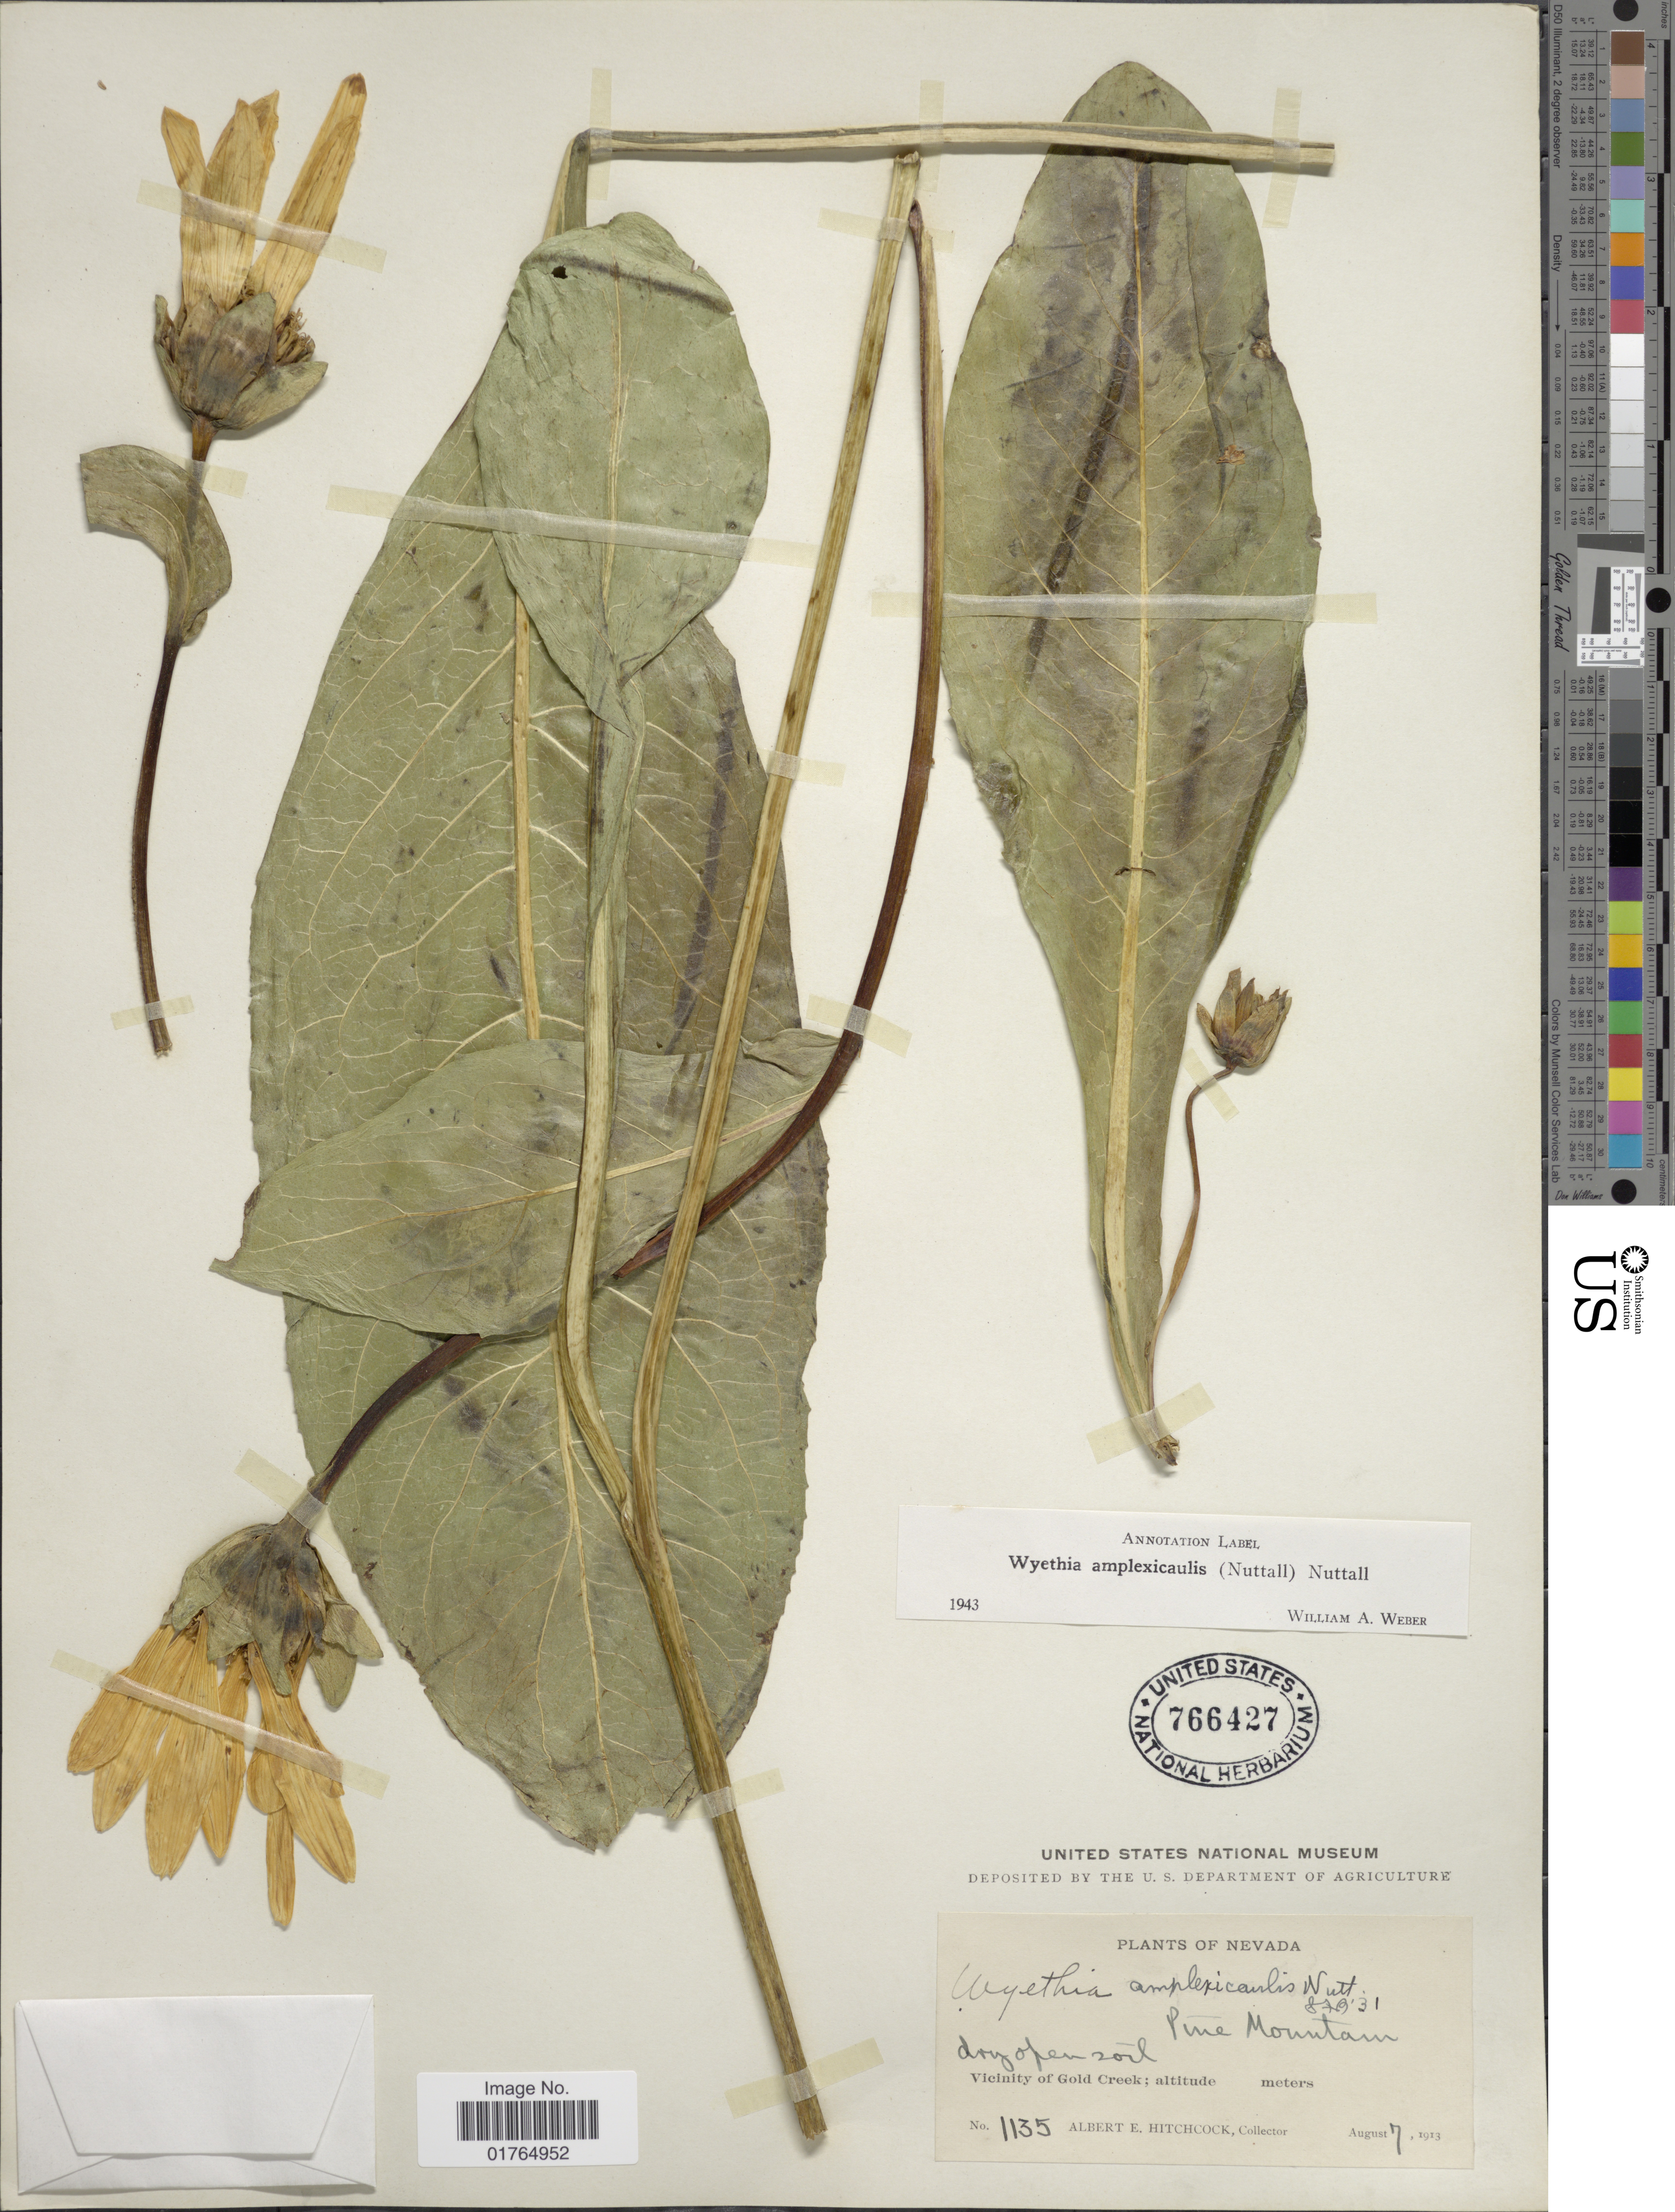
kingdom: Plantae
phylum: Tracheophyta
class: Magnoliopsida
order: Asterales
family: Asteraceae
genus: Wyethia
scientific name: Wyethia amplexicaulis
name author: Nutt.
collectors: A. Hitchcock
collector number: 1135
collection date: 1913-08-07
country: United States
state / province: Nevada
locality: Pine Mountain, Vicinity of Gold Creek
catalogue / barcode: US 766427